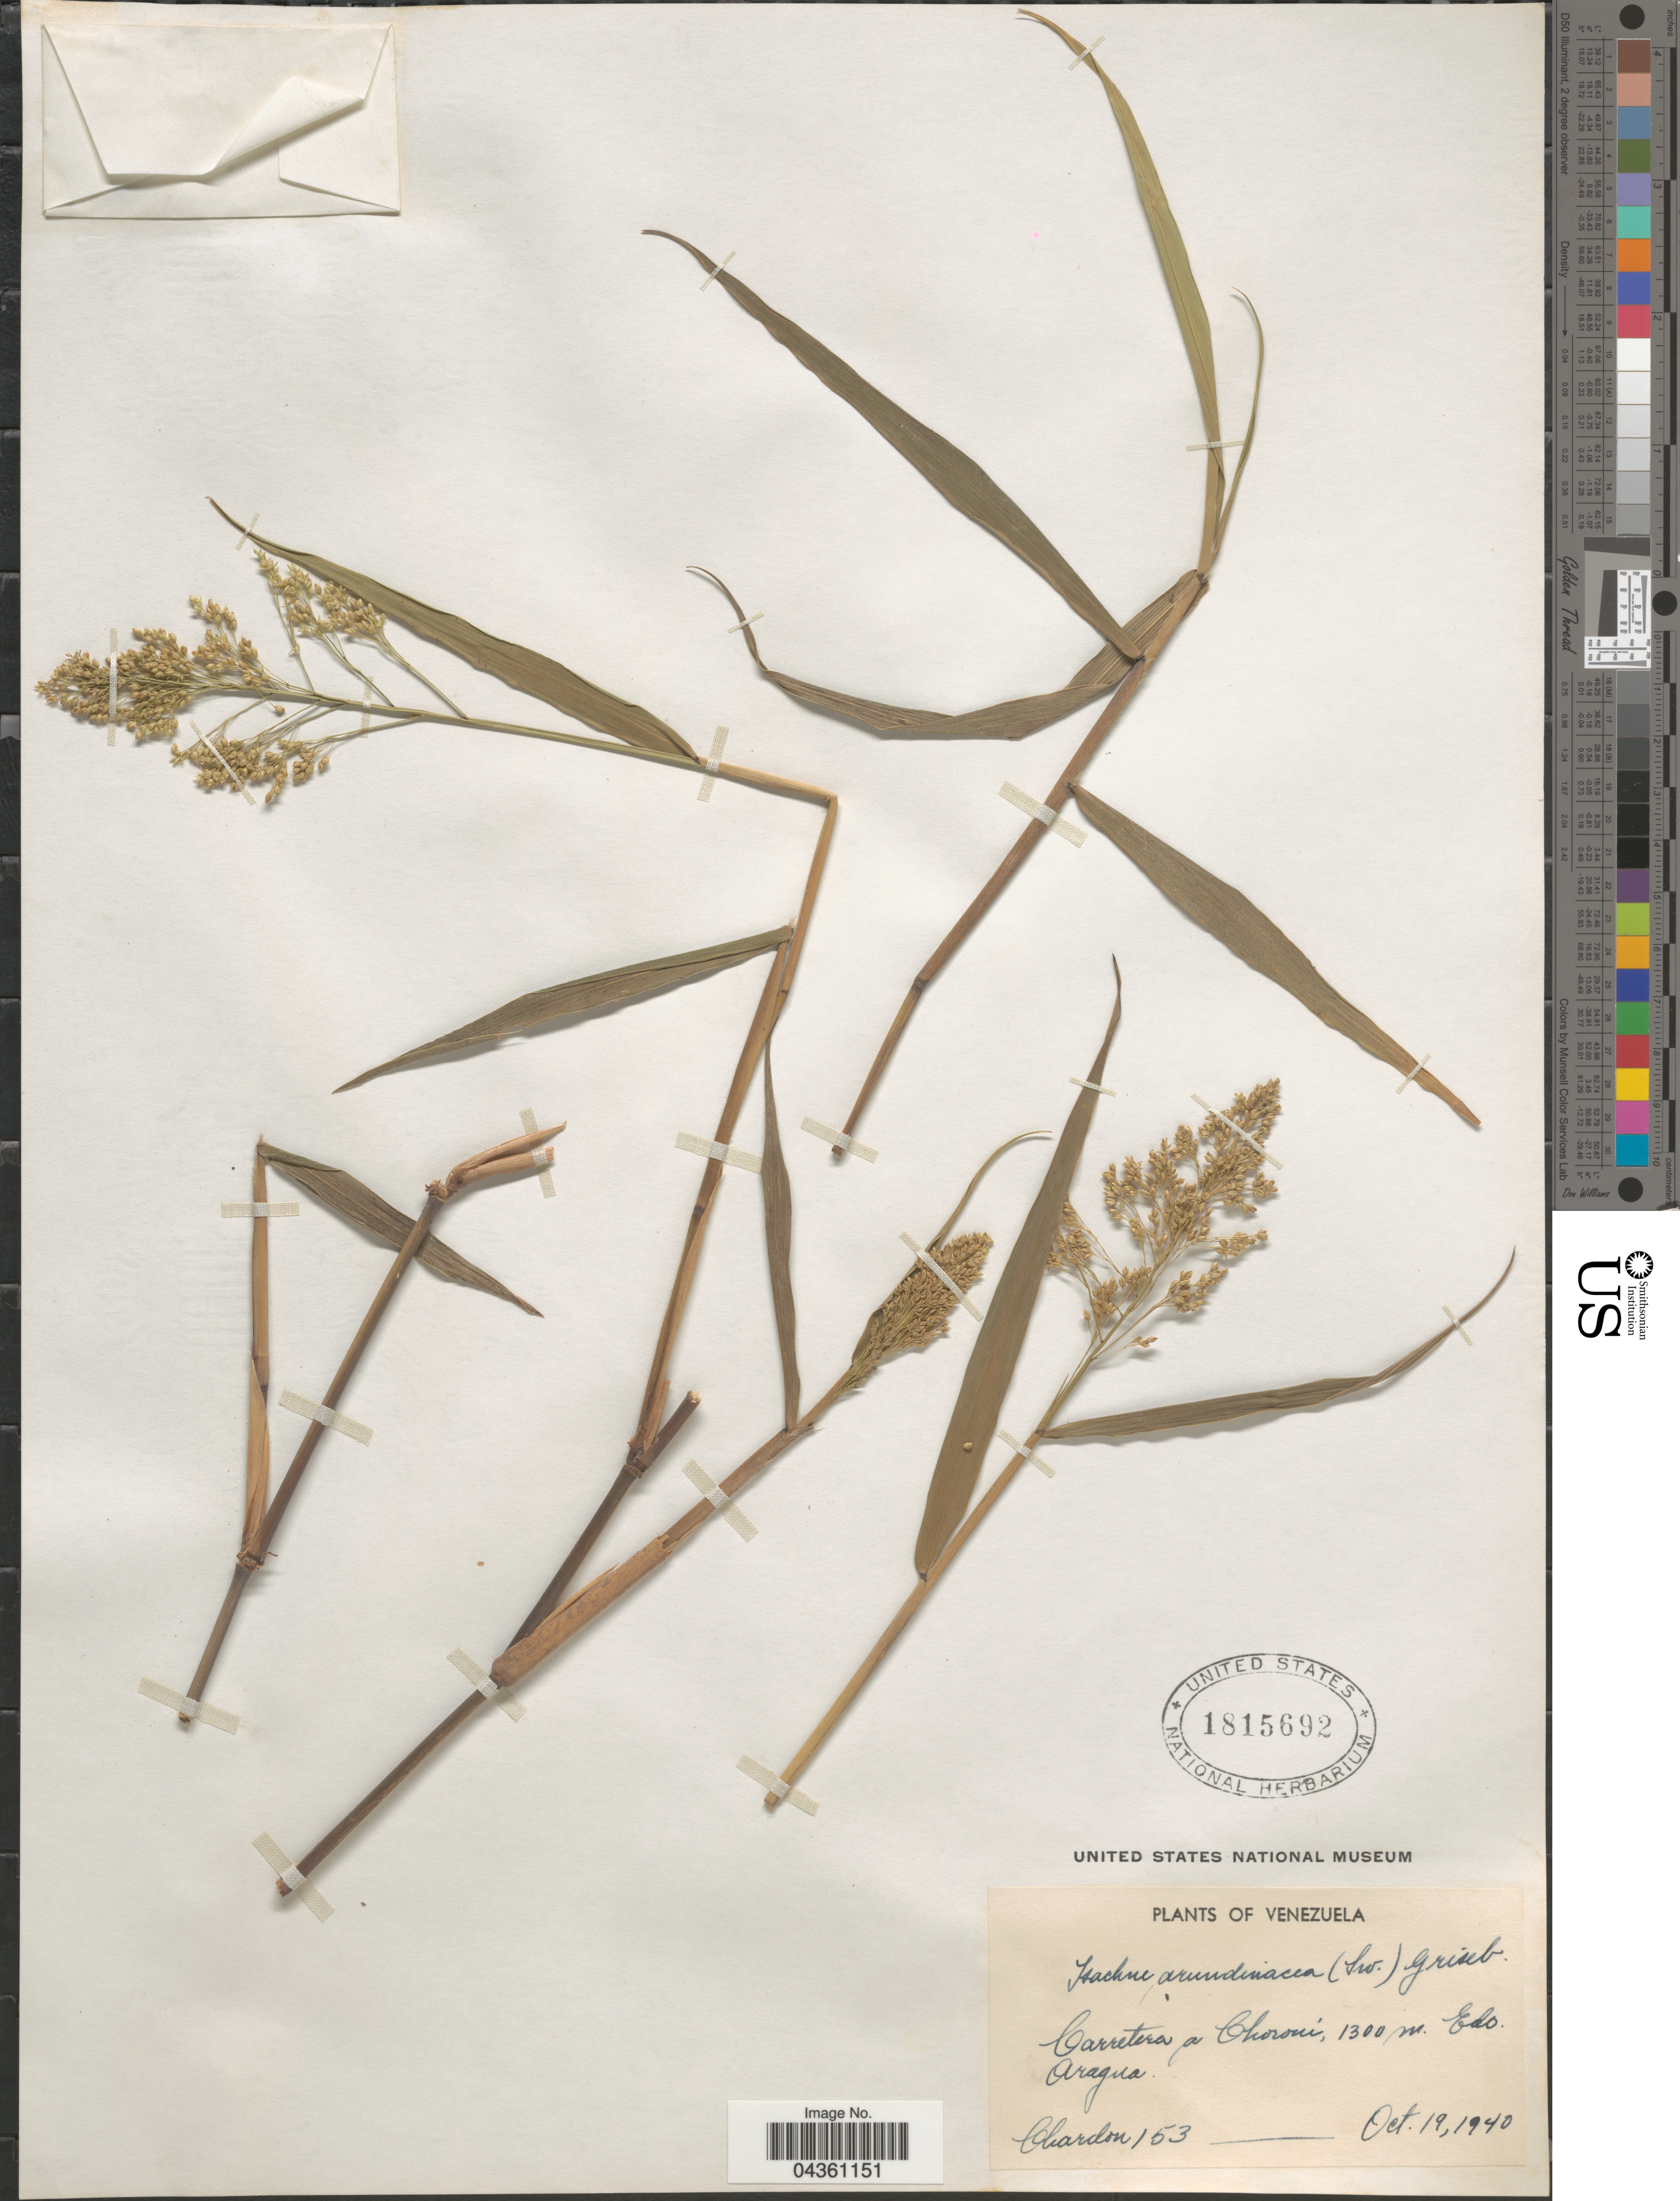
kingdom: Plantae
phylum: Tracheophyta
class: Liliopsida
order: Poales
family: Poaceae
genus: Isachne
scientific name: Isachne ligulata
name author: Swallen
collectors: Chardon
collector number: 153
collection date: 1940-10-19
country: Venezuela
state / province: Aragua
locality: Carretera a Choroni.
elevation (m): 1300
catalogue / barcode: US 1815692